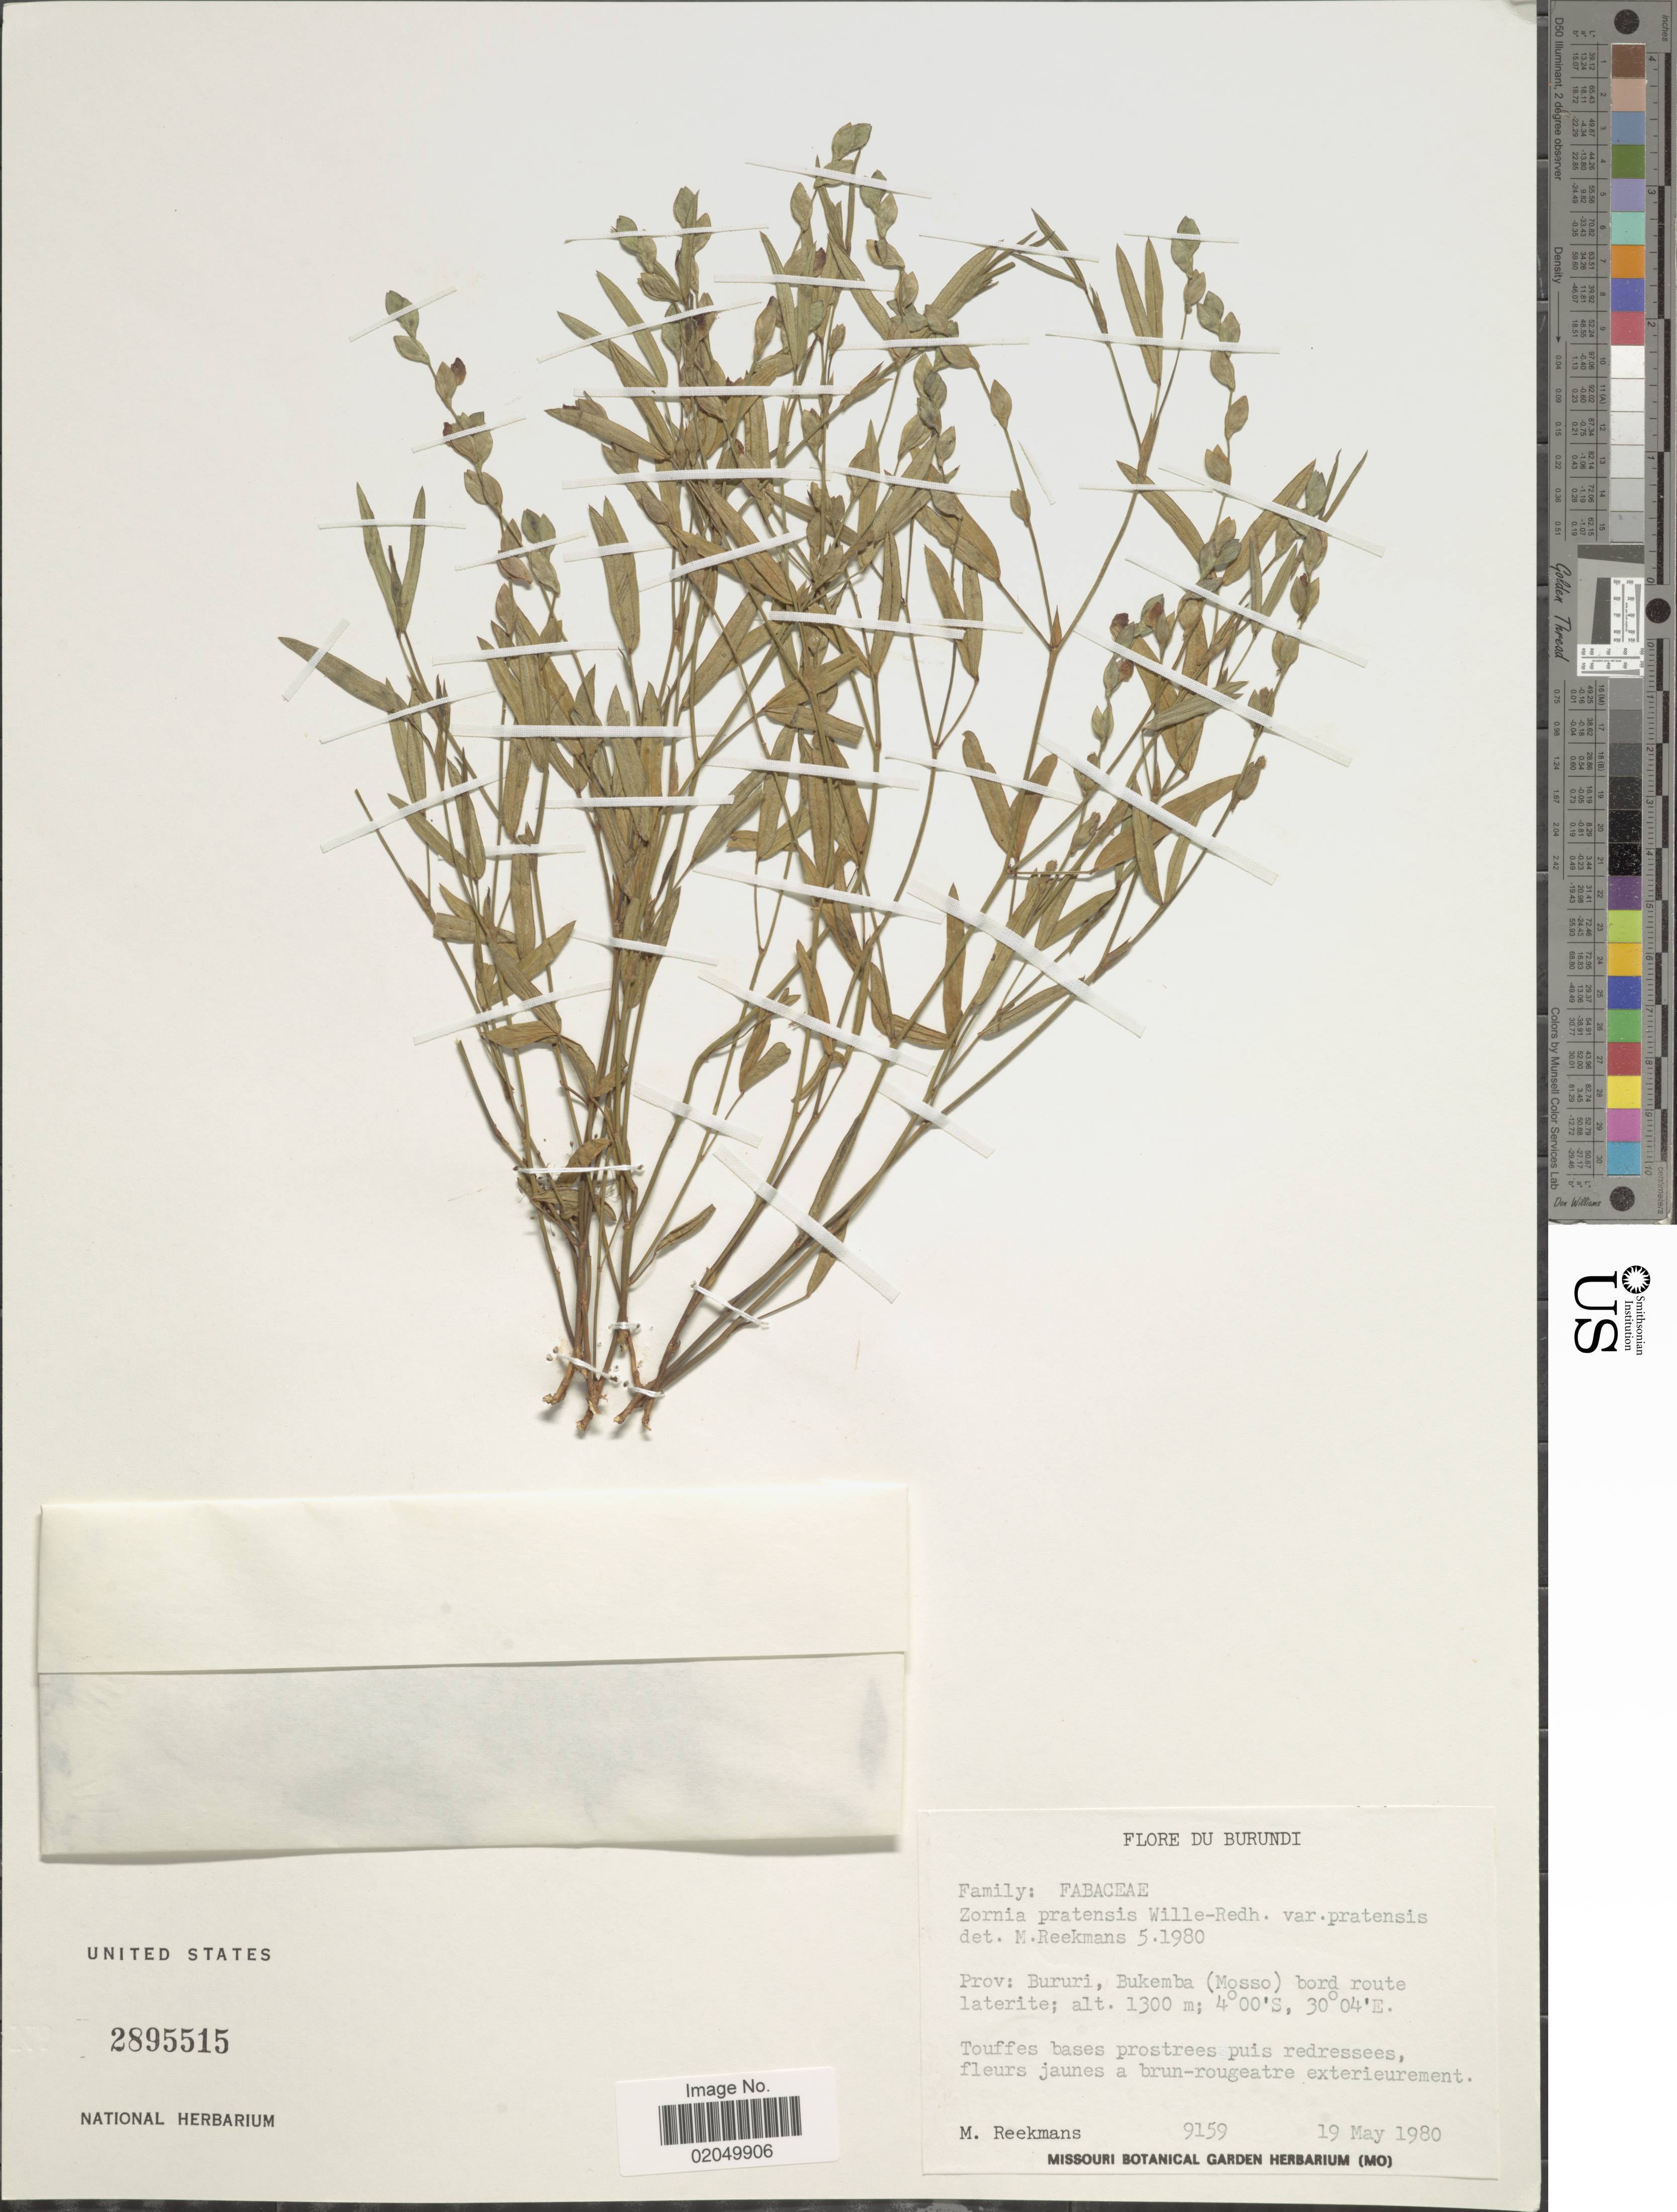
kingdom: Plantae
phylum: Tracheophyta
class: Magnoliopsida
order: Fabales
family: Fabaceae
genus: Zornia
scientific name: Zornia pratensis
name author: Milne-Redh.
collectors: M. Reekmans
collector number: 9159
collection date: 1980-05-19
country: Burundi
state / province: Bururi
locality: Bukemba (Mosso)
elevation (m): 1300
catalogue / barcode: US 2895515